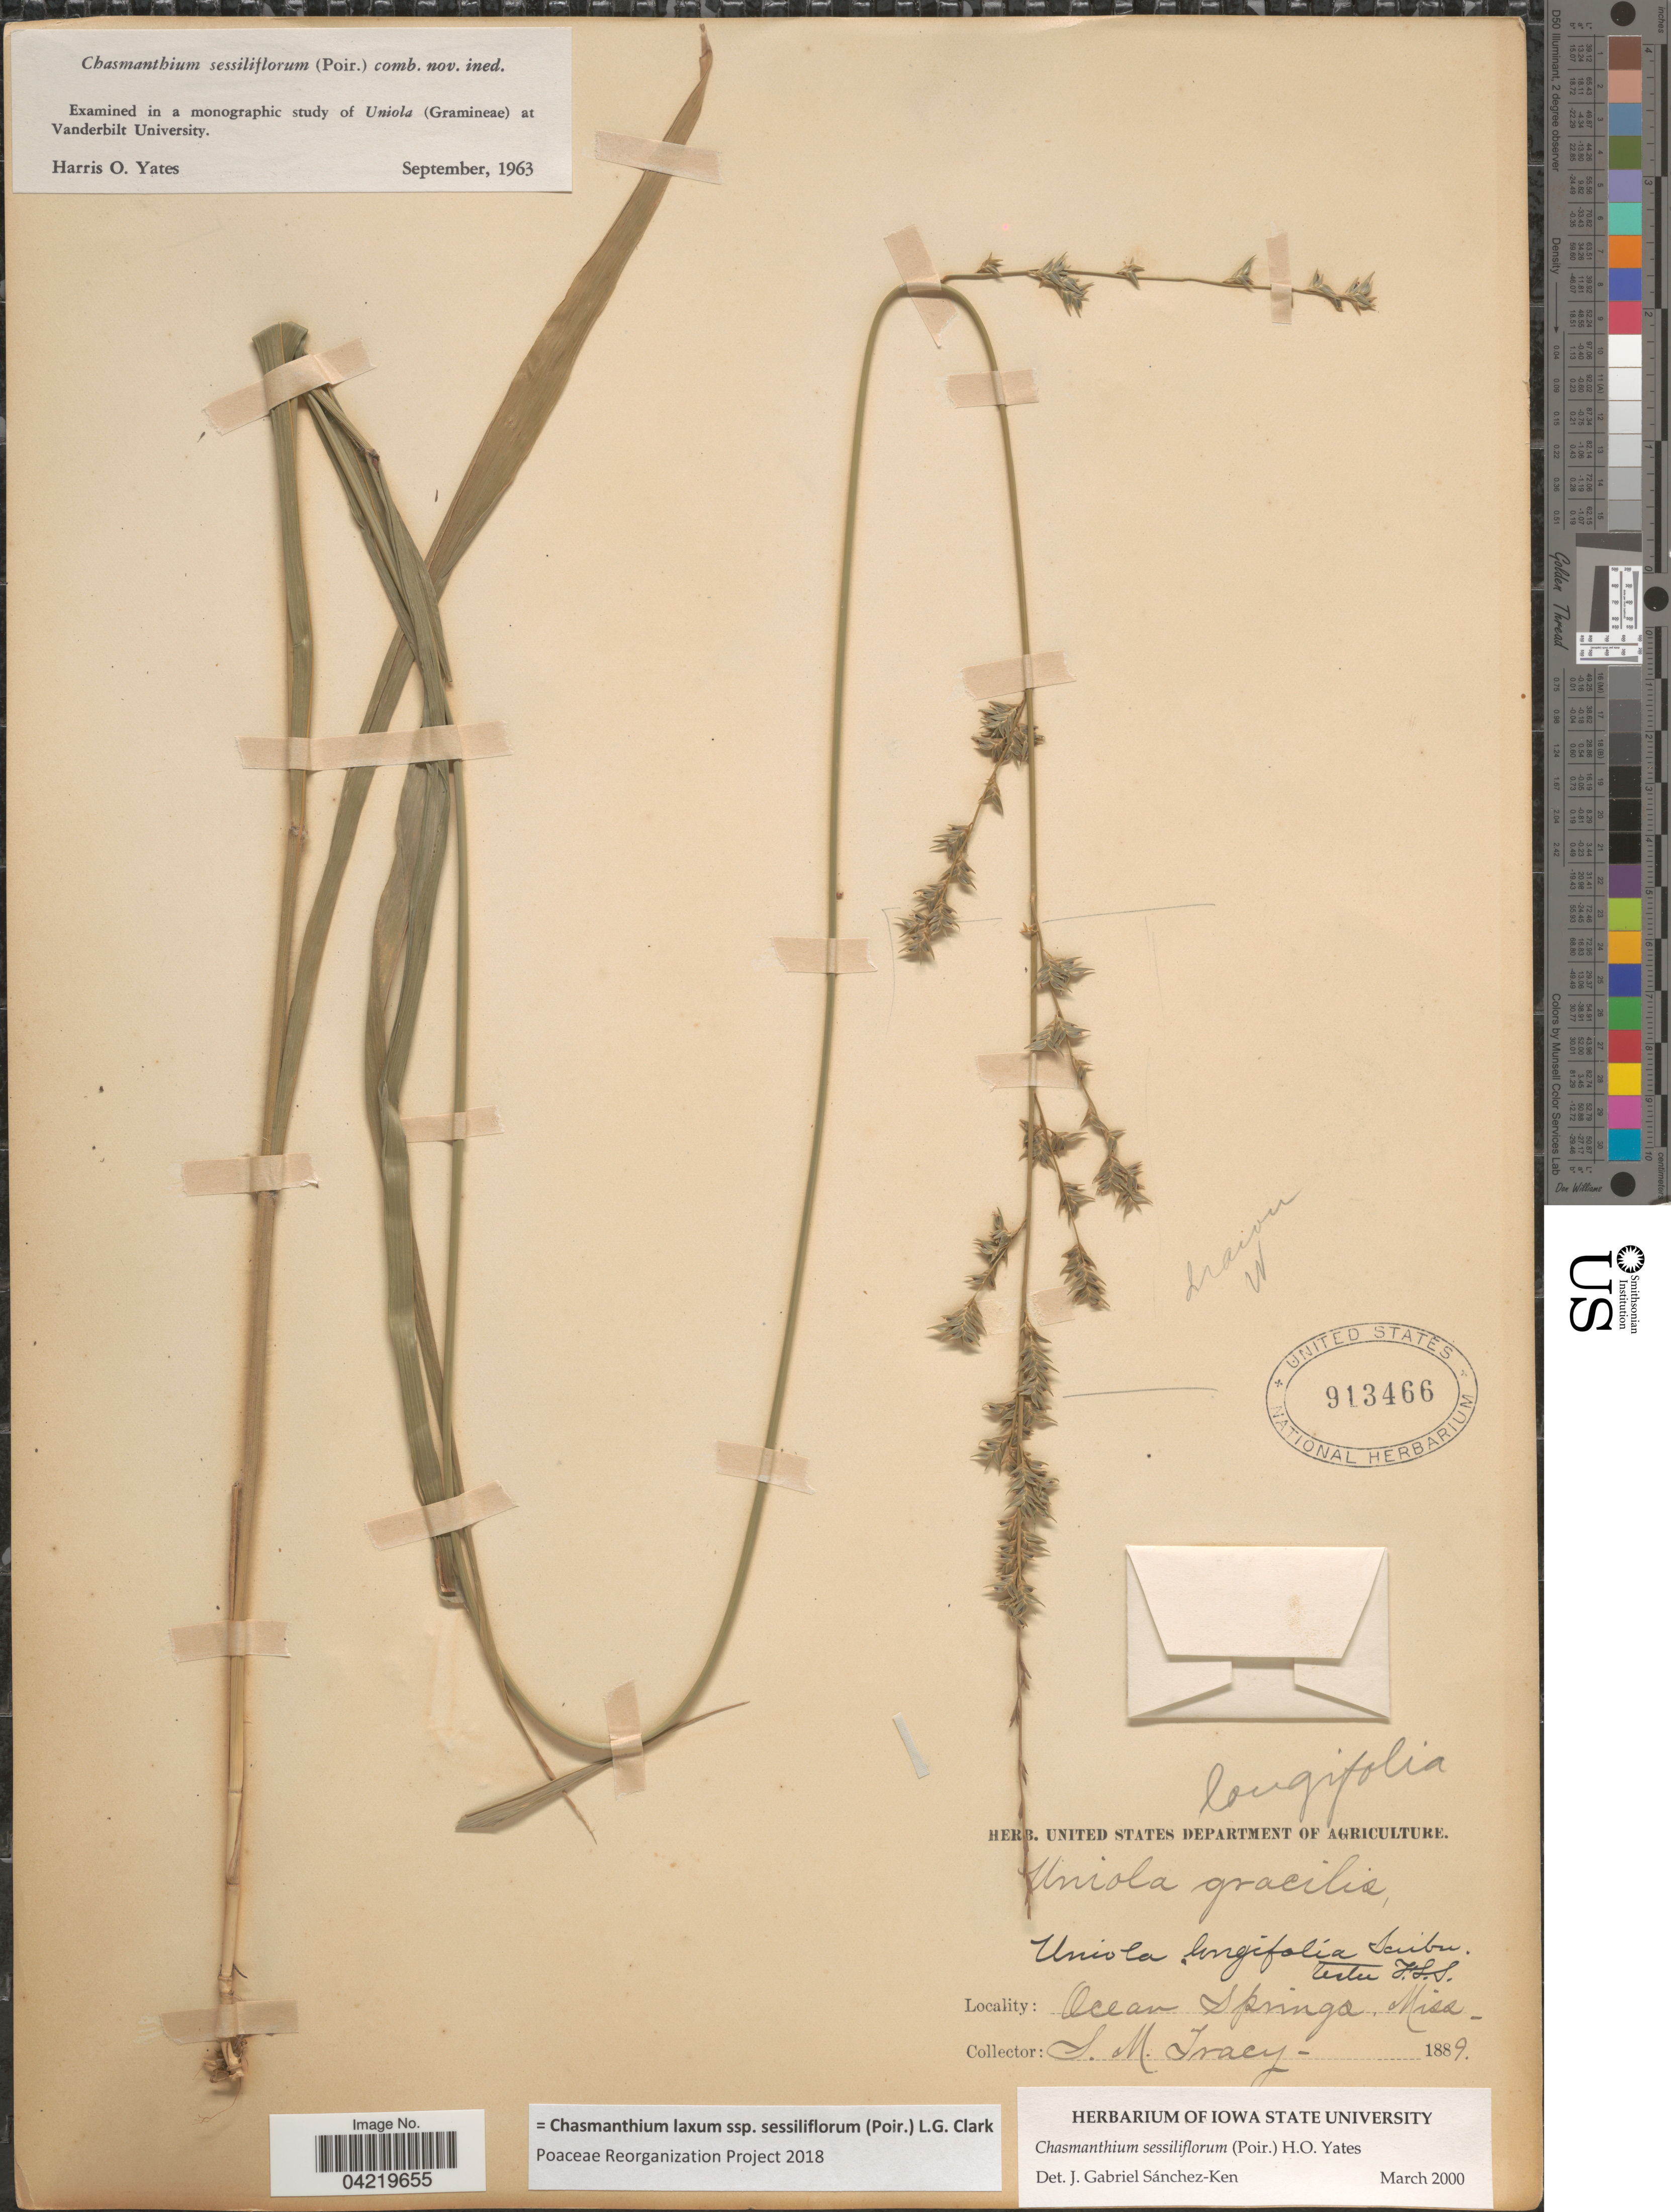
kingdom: Plantae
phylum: Tracheophyta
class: Liliopsida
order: Poales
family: Poaceae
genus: Chasmanthium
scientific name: Chasmanthium laxum subsp. sessiliflorum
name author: (L.) H.O. Yates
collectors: S. M. Tracy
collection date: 1889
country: United States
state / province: Mississippi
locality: Ocean Springs.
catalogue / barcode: US 913466